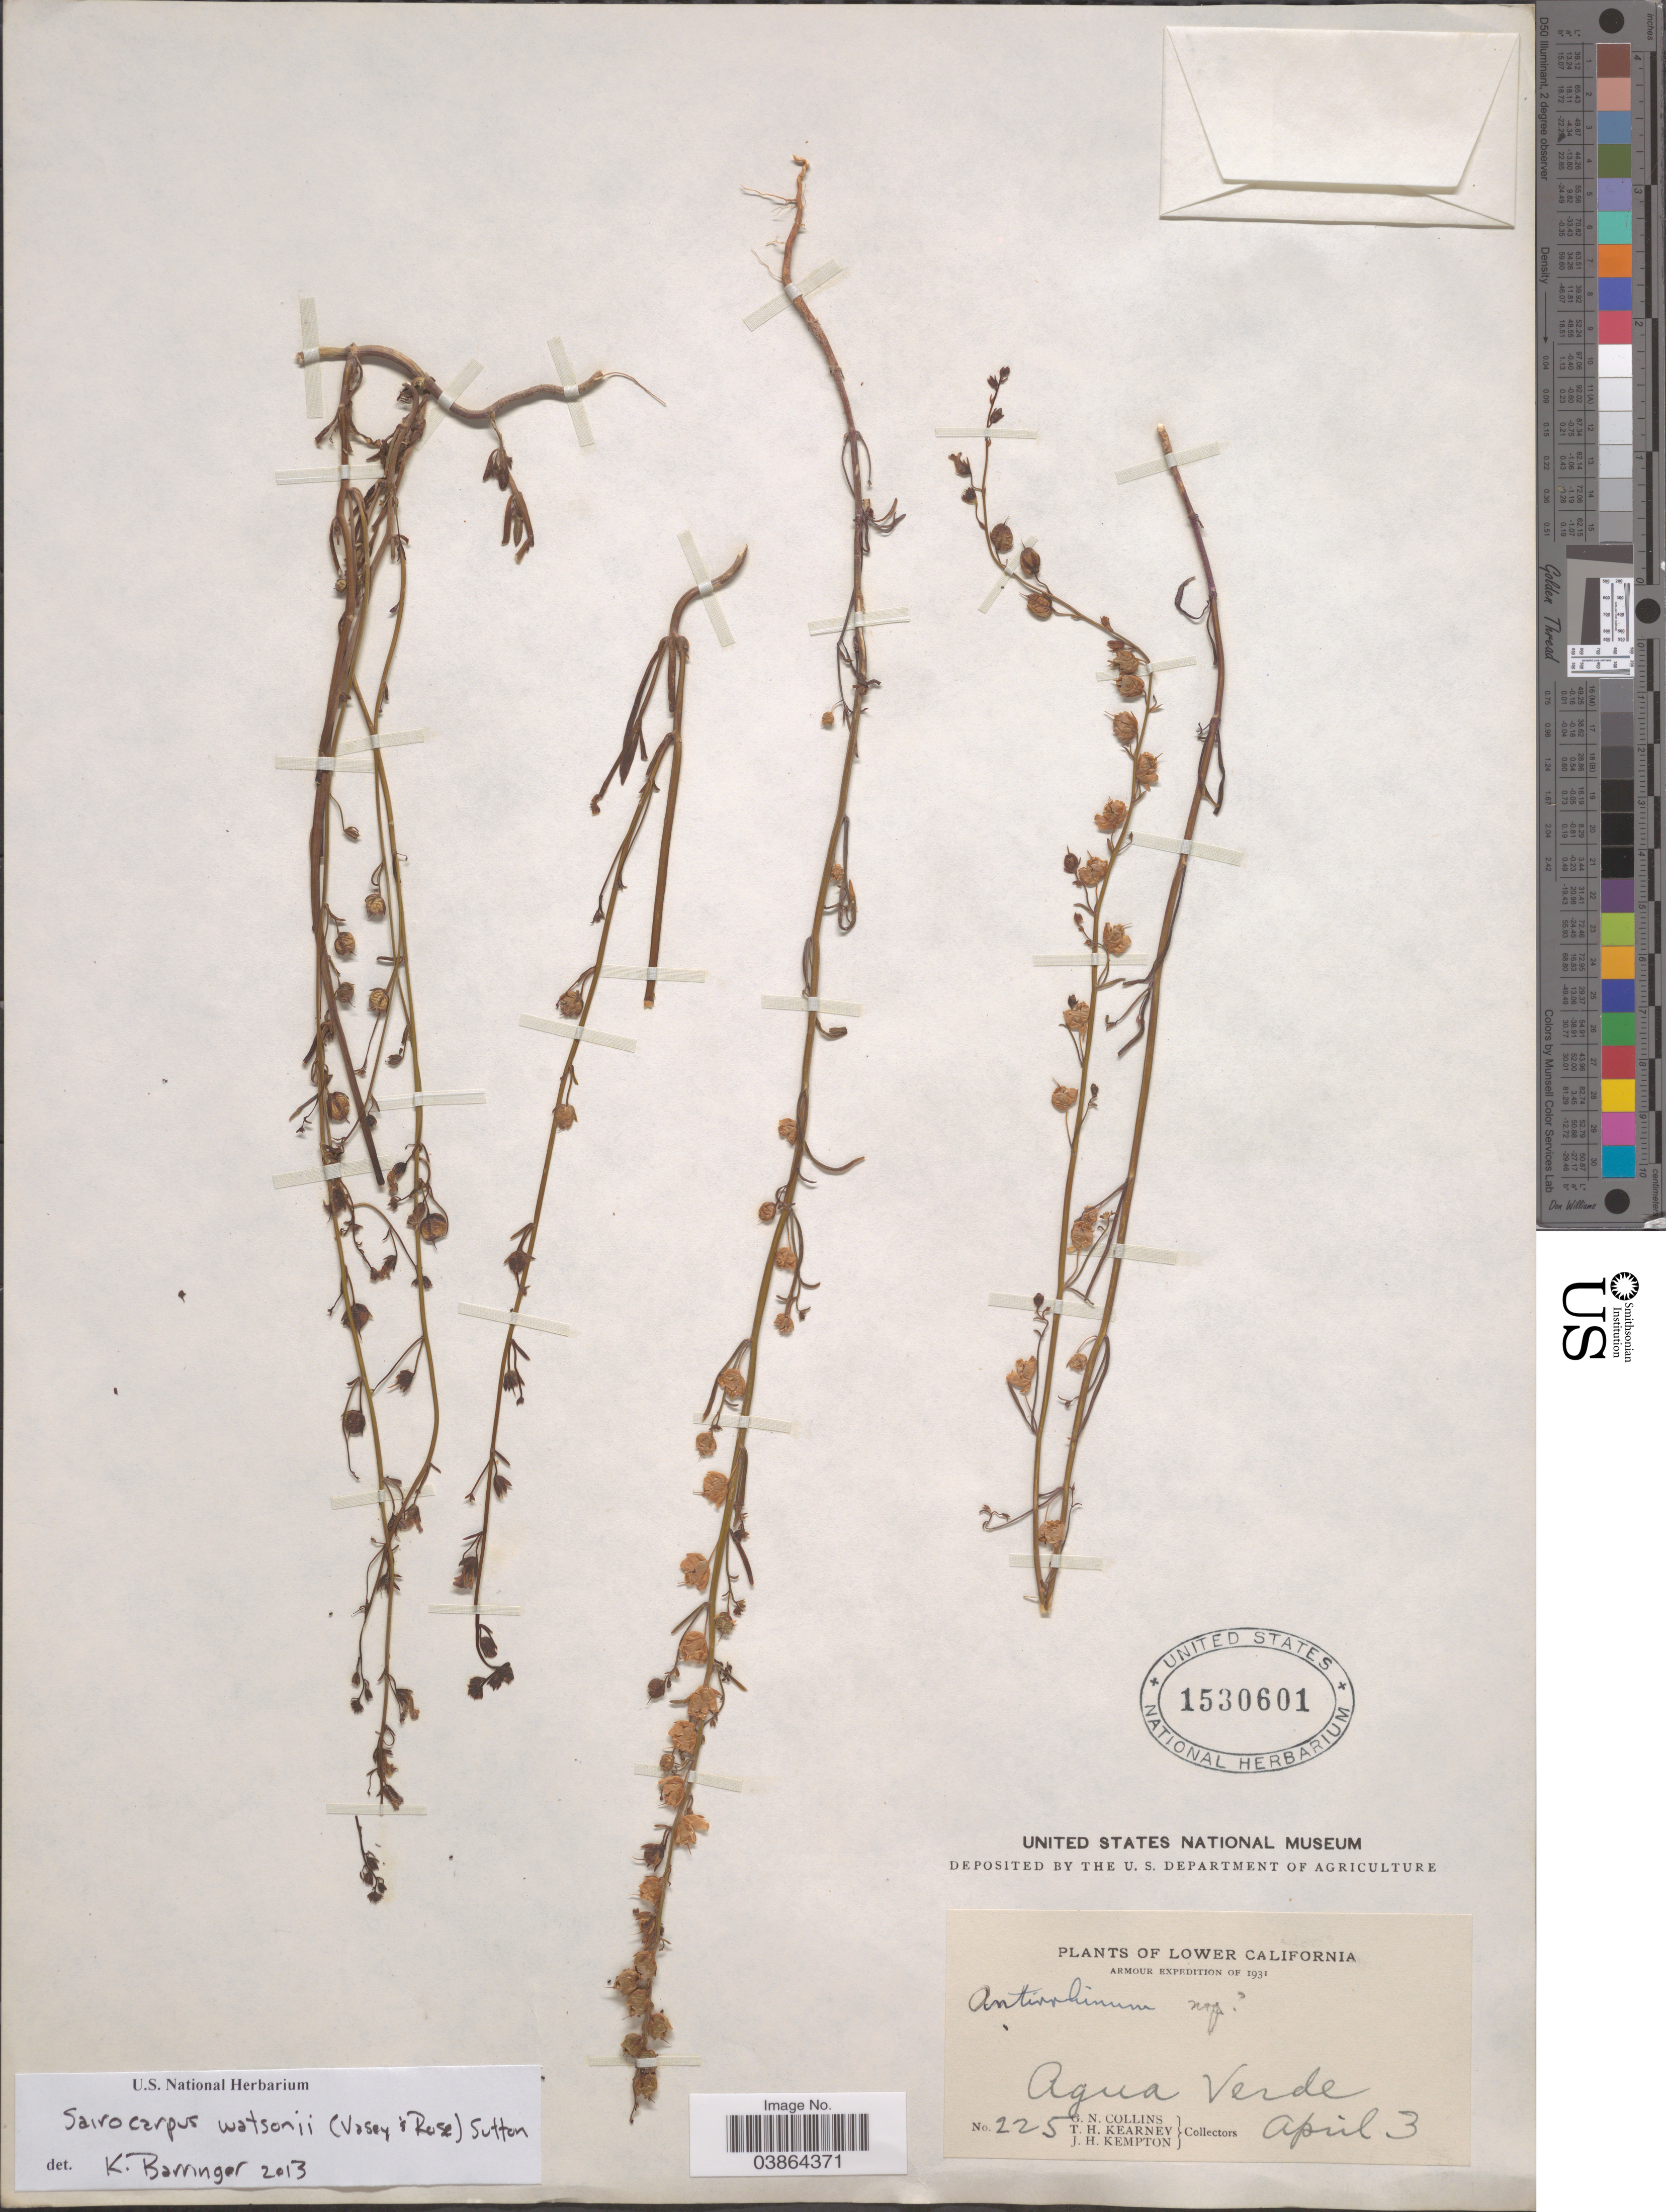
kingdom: Plantae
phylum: Tracheophyta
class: Magnoliopsida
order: Lamiales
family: Plantaginaceae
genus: Sairocarpus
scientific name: Sairocarpus watsonii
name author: (Vasey & Rose) D.A. Sutton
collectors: G. Collins, T. H. Kearney & J. H. Kempton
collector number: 225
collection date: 1931-04-03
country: Mexico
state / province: Baja California Sur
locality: Lower California. Agua Verde.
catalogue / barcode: US 1530601